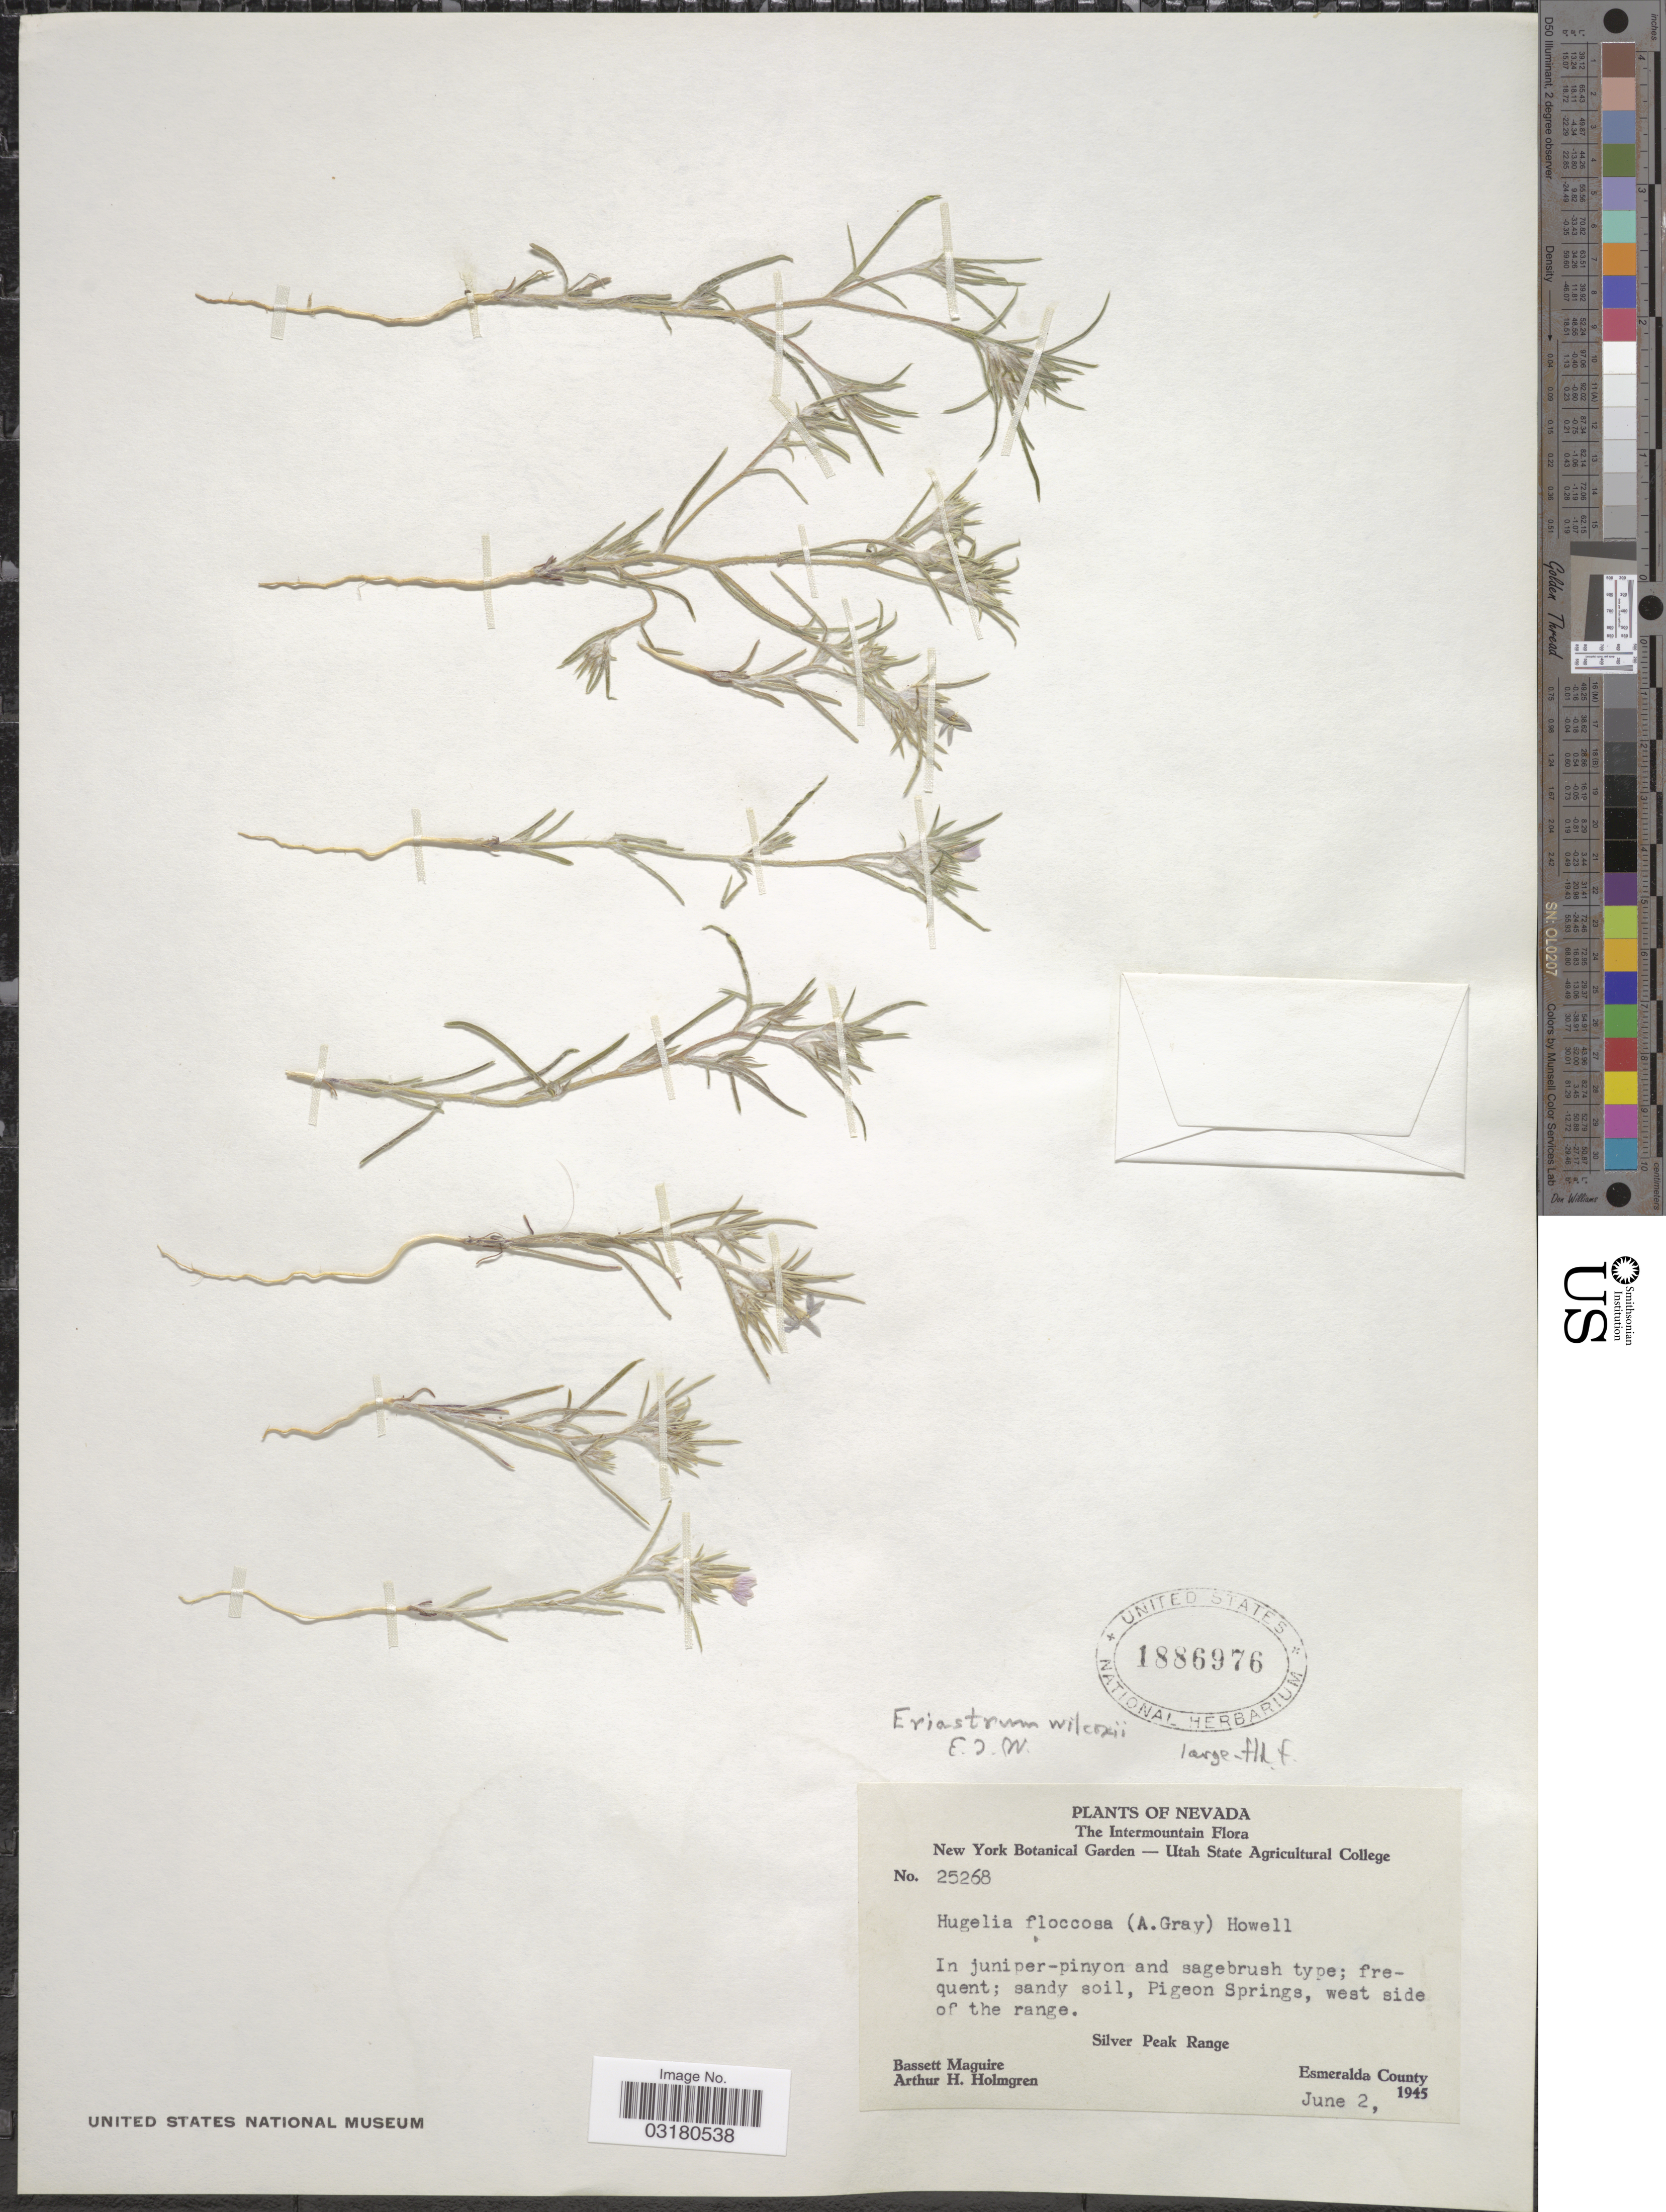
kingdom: Plantae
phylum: Tracheophyta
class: Magnoliopsida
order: Ericales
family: Polemoniaceae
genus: Eriastrum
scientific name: Eriastrum wilcoxii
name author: (A. Nelson) H. Mason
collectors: B. Maguire & A. H. Holmgren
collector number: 25268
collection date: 1945-06-02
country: United States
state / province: Nevada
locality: The Intermountain. Pigeon Springs, west side of the range. Silver Peak Range. Esmeralda County.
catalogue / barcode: US 1886976